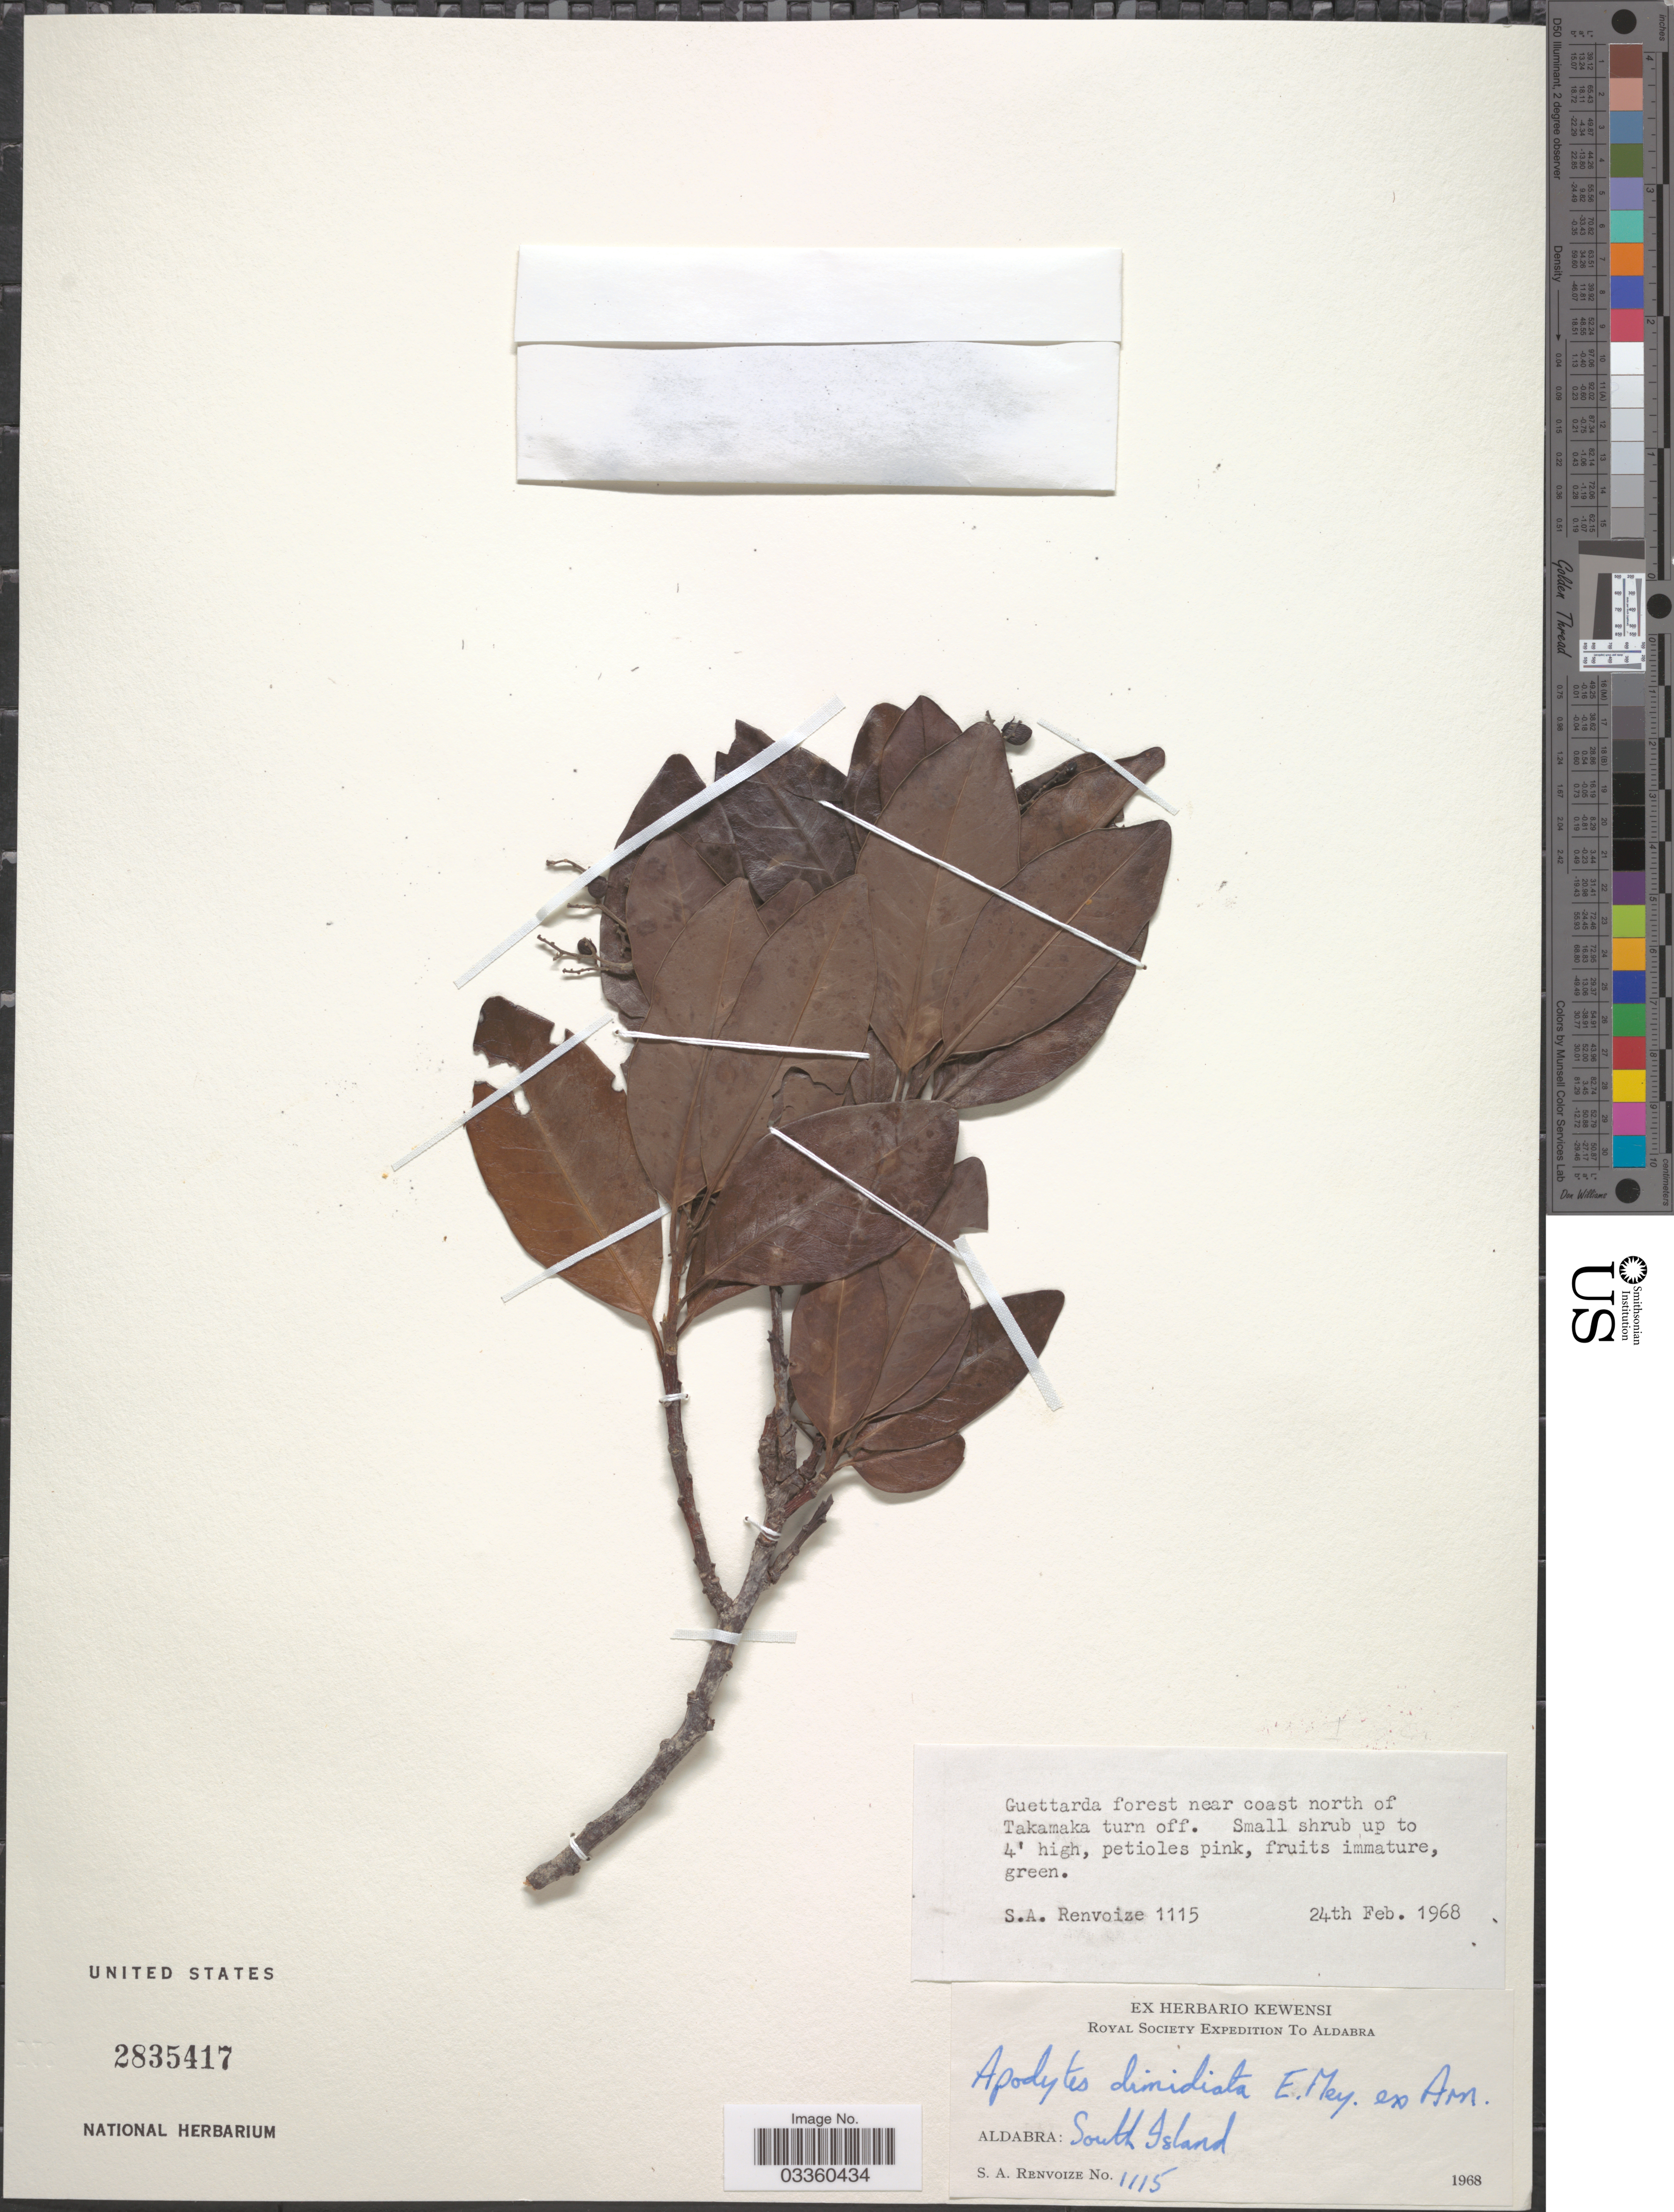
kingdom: Plantae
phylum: Tracheophyta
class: Magnoliopsida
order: Metteniusales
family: Metteniusaceae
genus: Apodytes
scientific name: Apodytes dimidiata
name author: E. Mey. ex Arn.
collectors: S. A. Renvoize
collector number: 1115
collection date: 1968-02-24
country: Seychelles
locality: Guettarda forest near coast north of Takamaka turn off. Aldabra: South Island.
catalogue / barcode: US 2835417